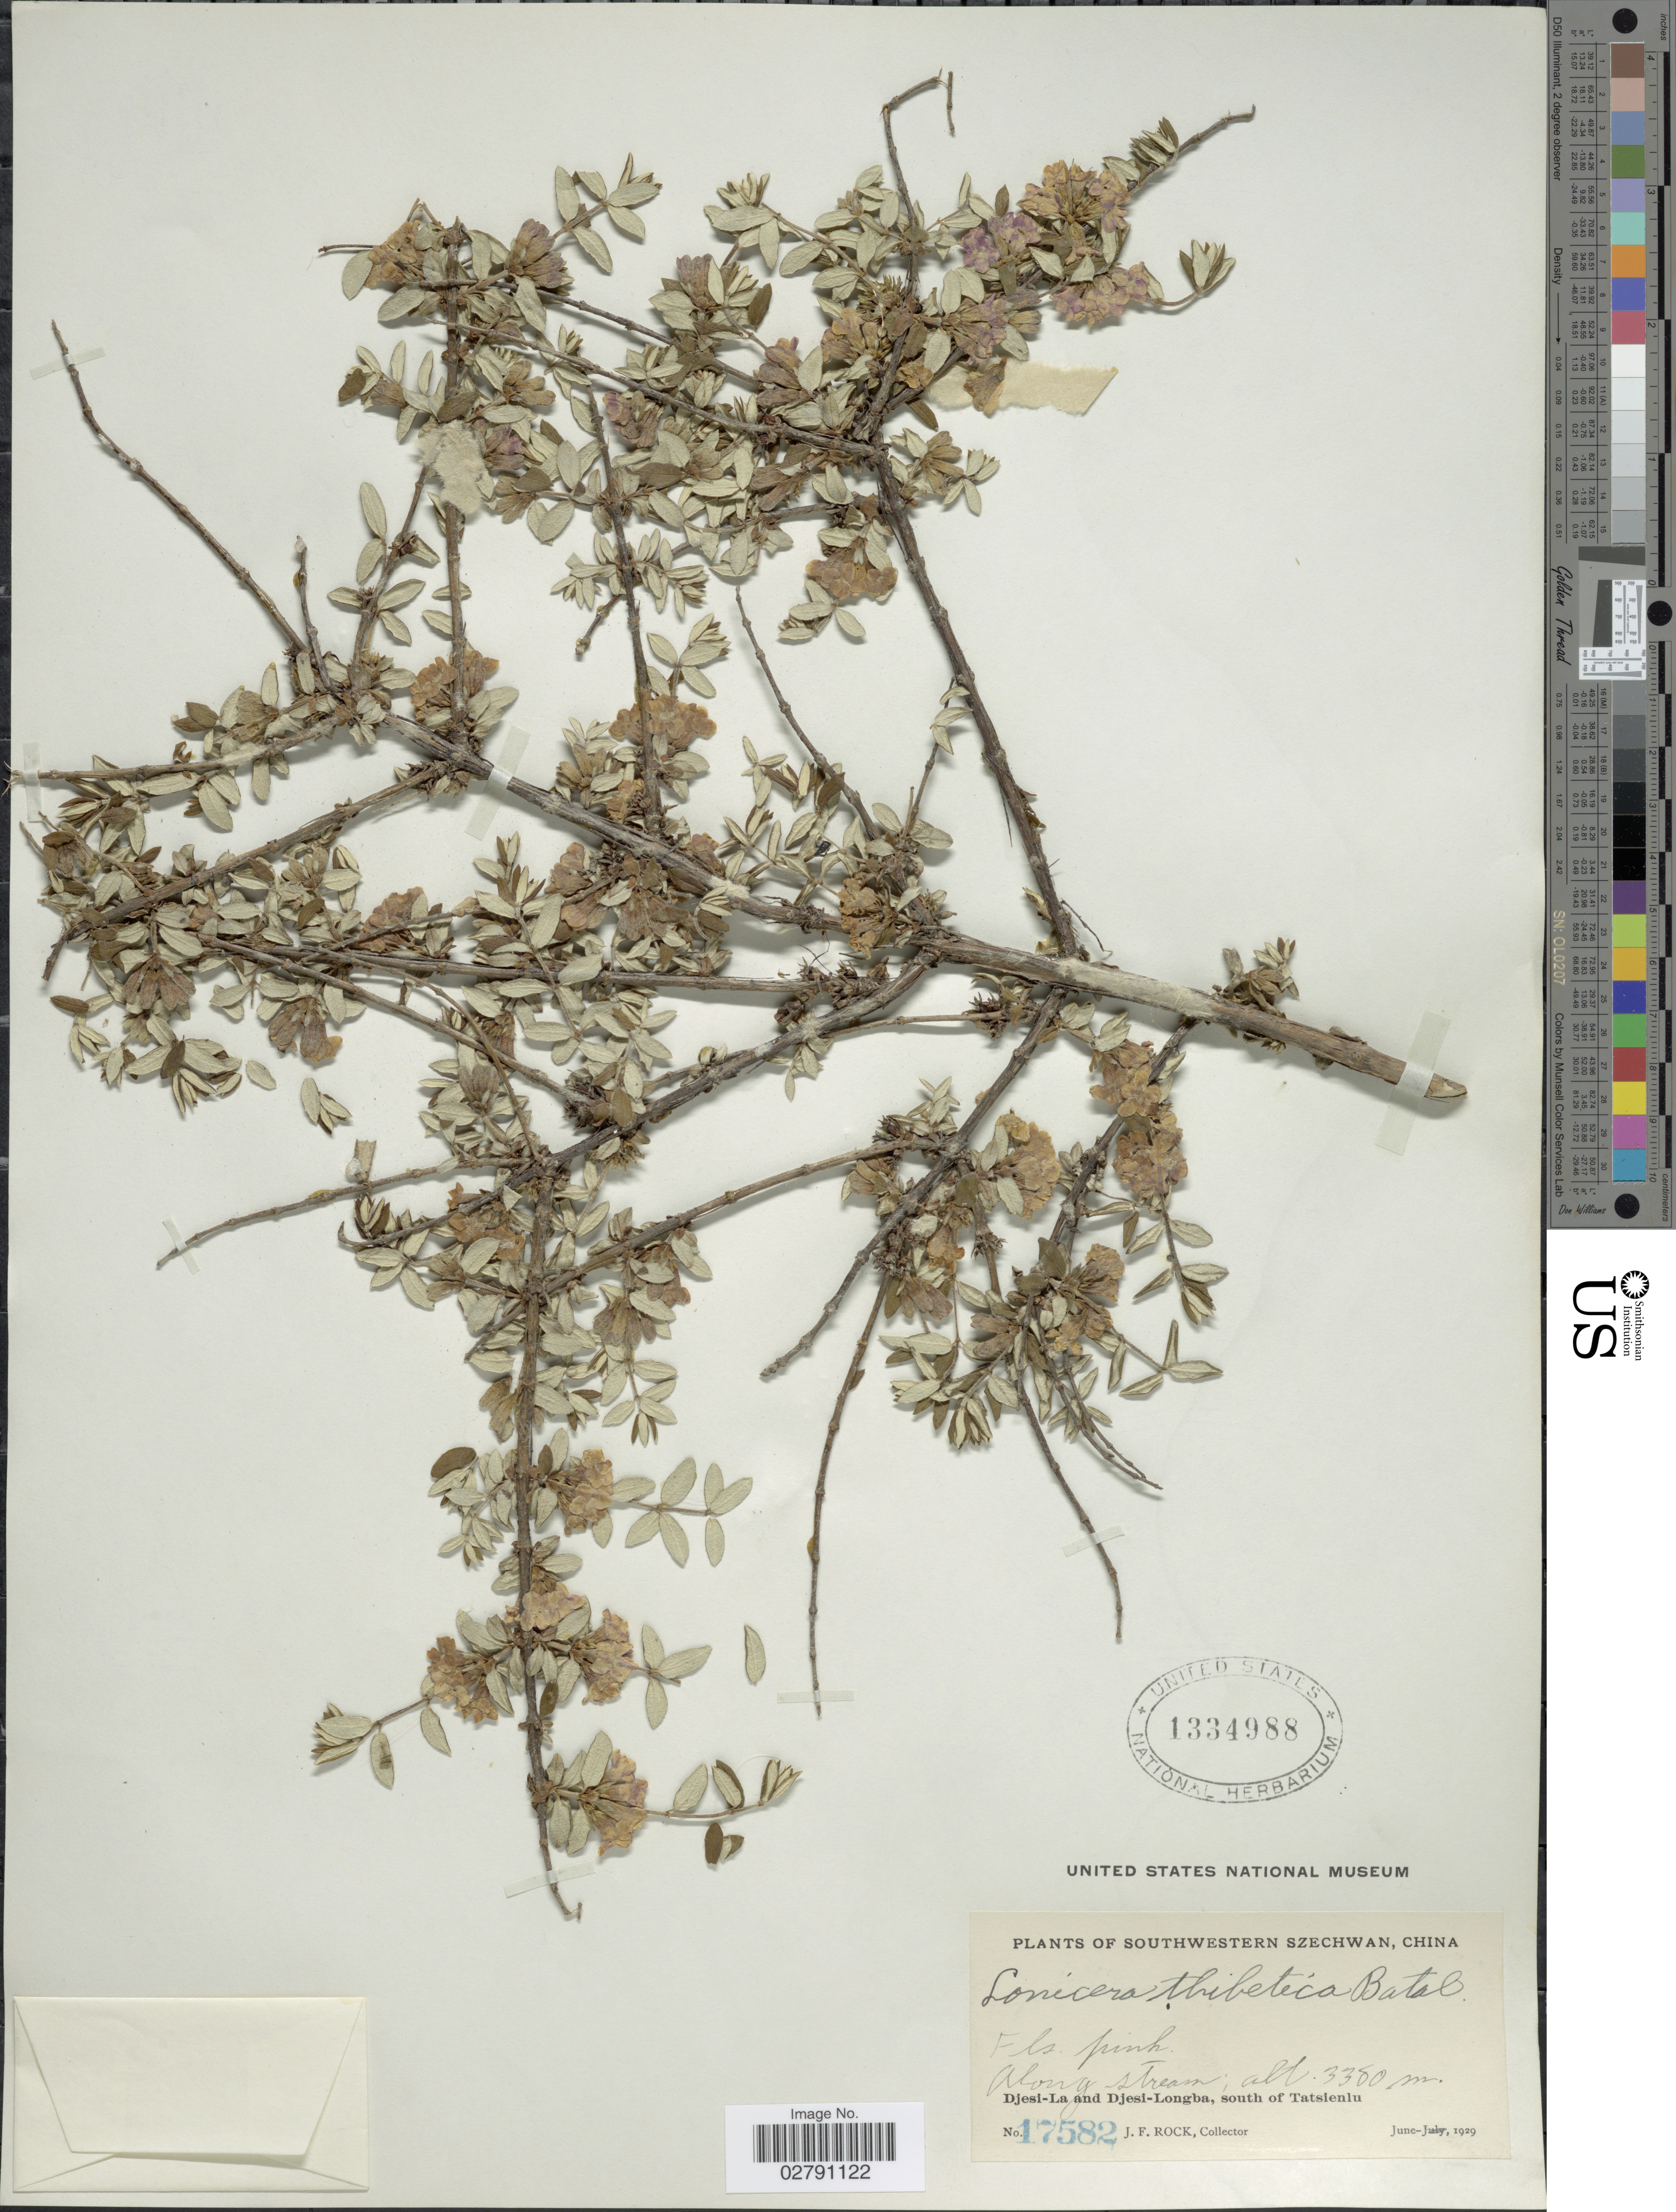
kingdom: Plantae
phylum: Tracheophyta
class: Magnoliopsida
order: Dipsacales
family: Caprifoliaceae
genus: Lonicera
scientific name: Lonicera thibetica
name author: Bureau & Franch.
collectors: J. Rock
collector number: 17582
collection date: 1929-06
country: China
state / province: Sichuan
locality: Southwestern Szechwan. Djesi-La and Djesi-Longba, south of Tatsienlu.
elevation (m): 3380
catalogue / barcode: US 1334988